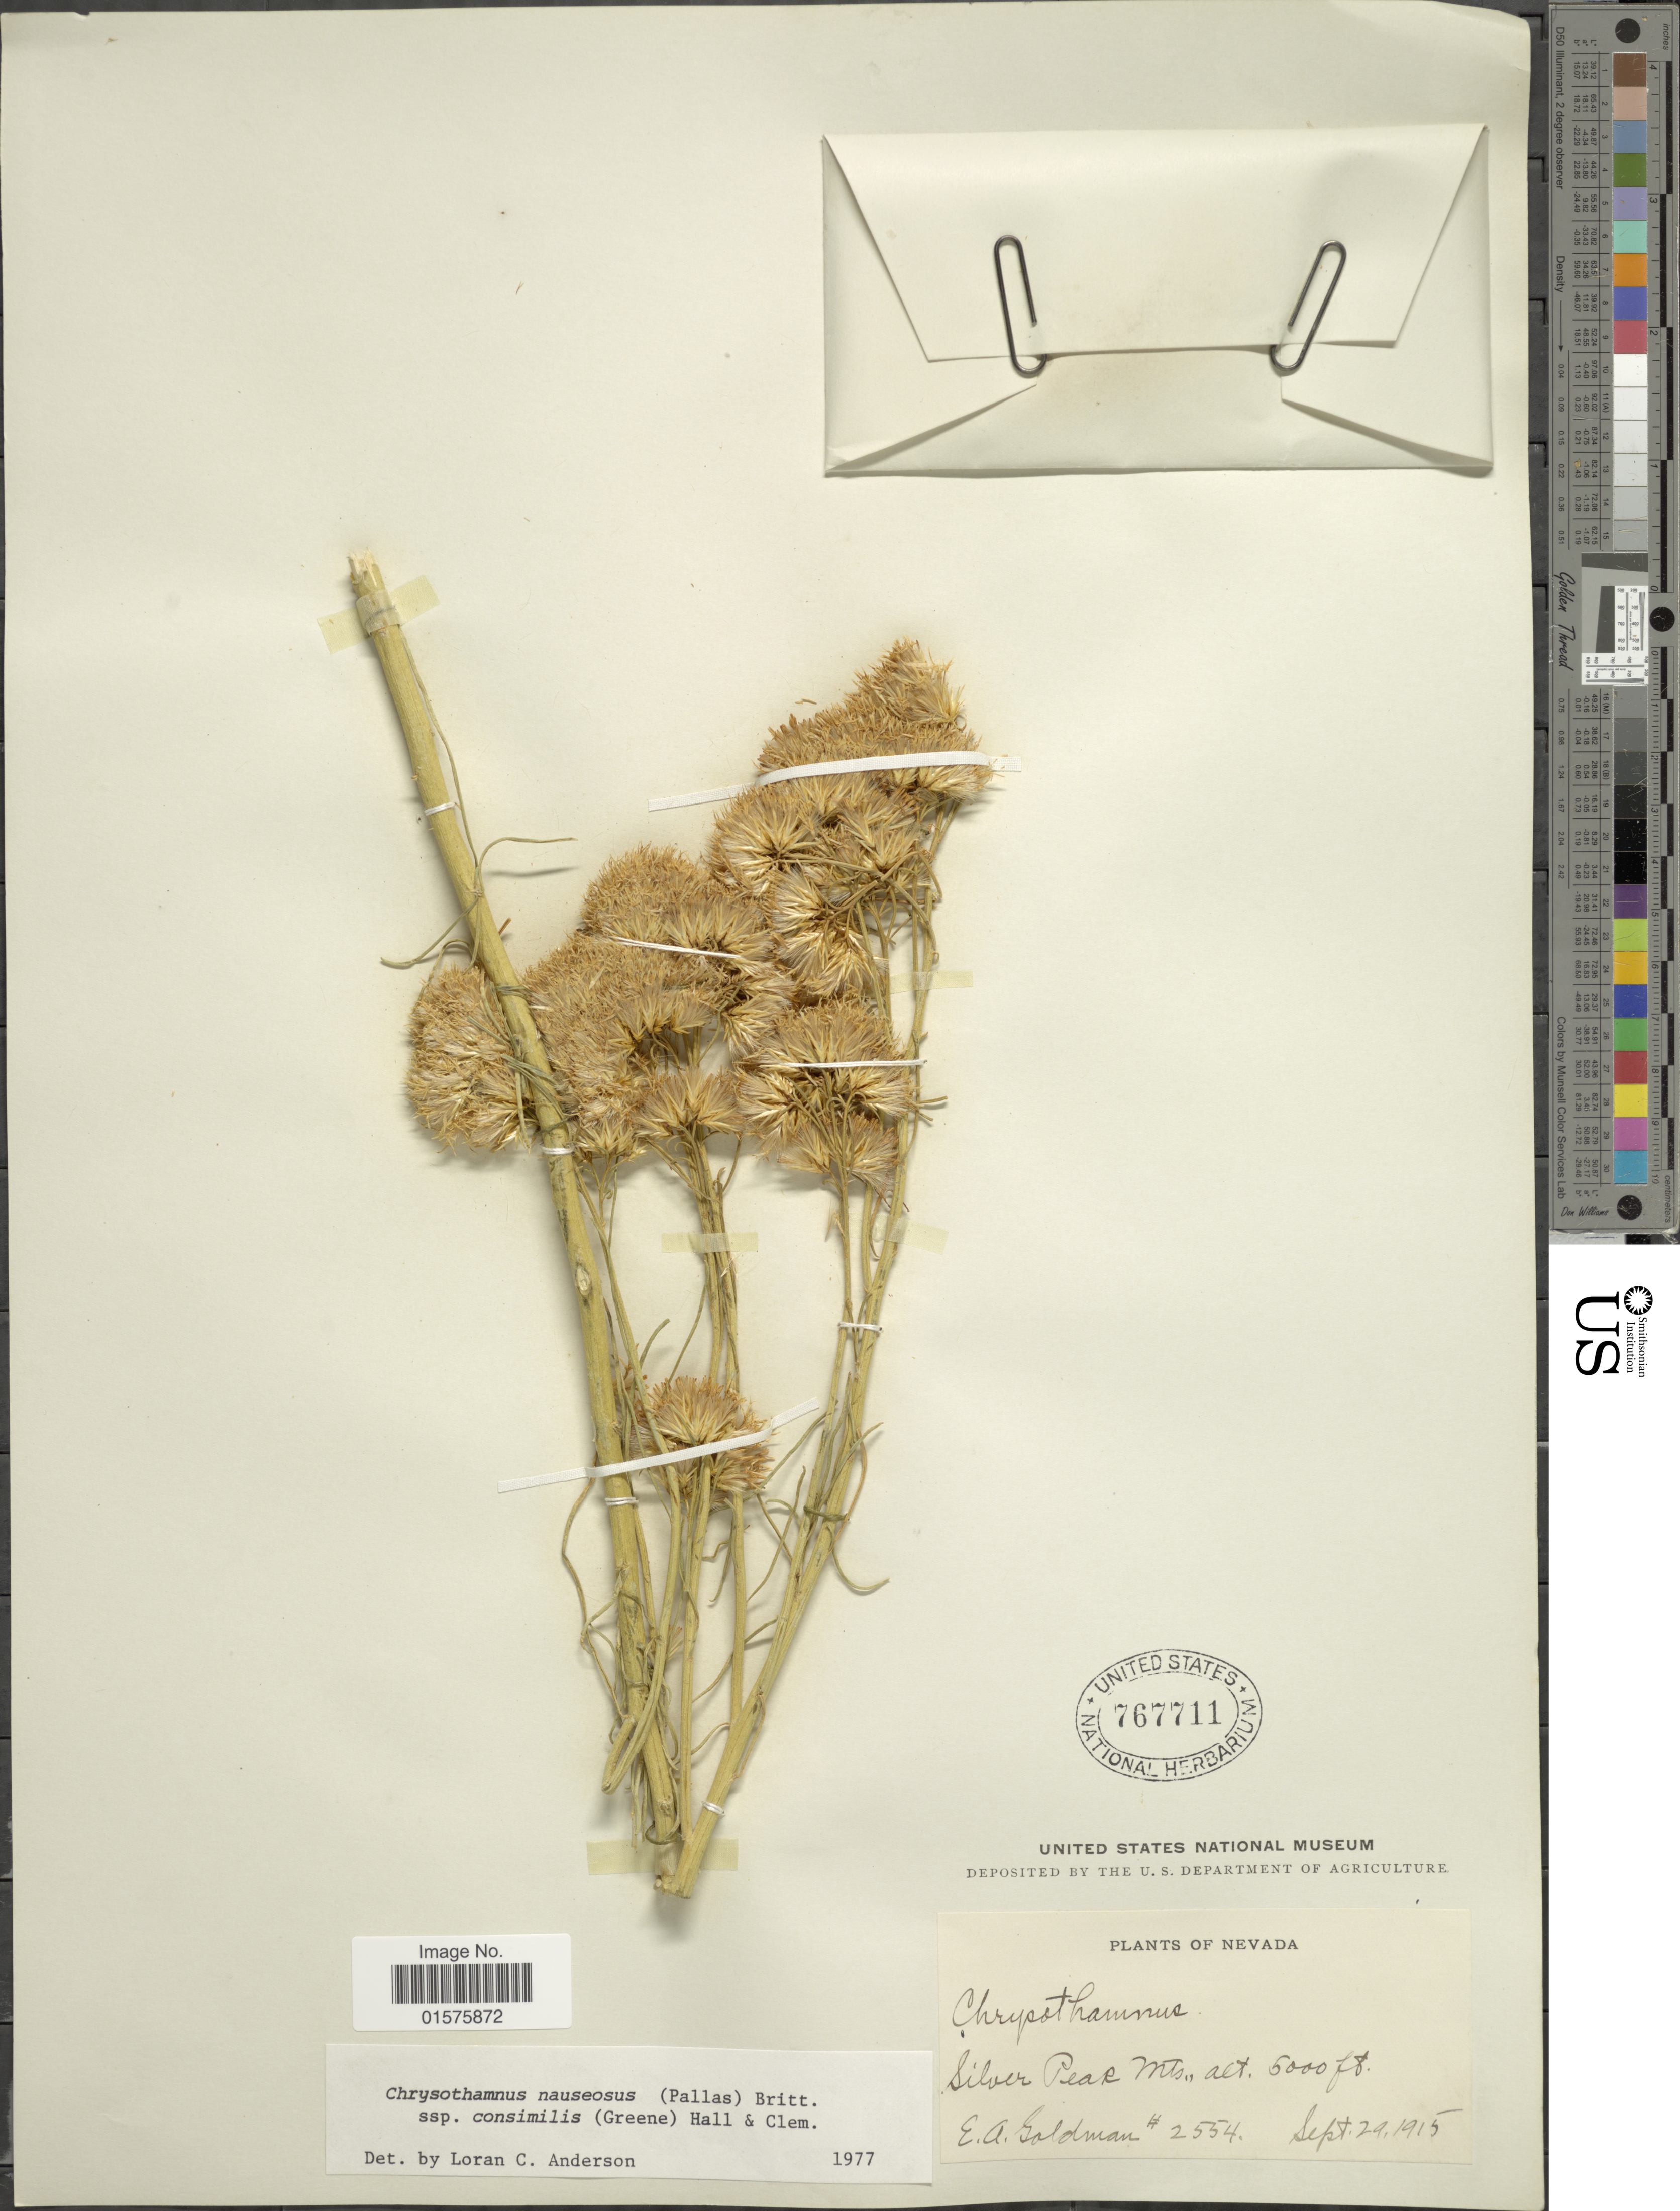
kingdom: Plantae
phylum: Tracheophyta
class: Magnoliopsida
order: Asterales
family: Asteraceae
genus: Ericameria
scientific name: Ericameria nauseosa var. oreophila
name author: (A. Nelson) G.L. Nesom & G.I. Baird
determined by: Urbatsch, Lowell E., Curator (LSU), Louisiana State University (UNITED STATES)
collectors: E. A. Goldman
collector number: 2554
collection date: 1915-09-29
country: United States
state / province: Nevada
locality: Silver Peak Mts.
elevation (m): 1524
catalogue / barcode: US 767711